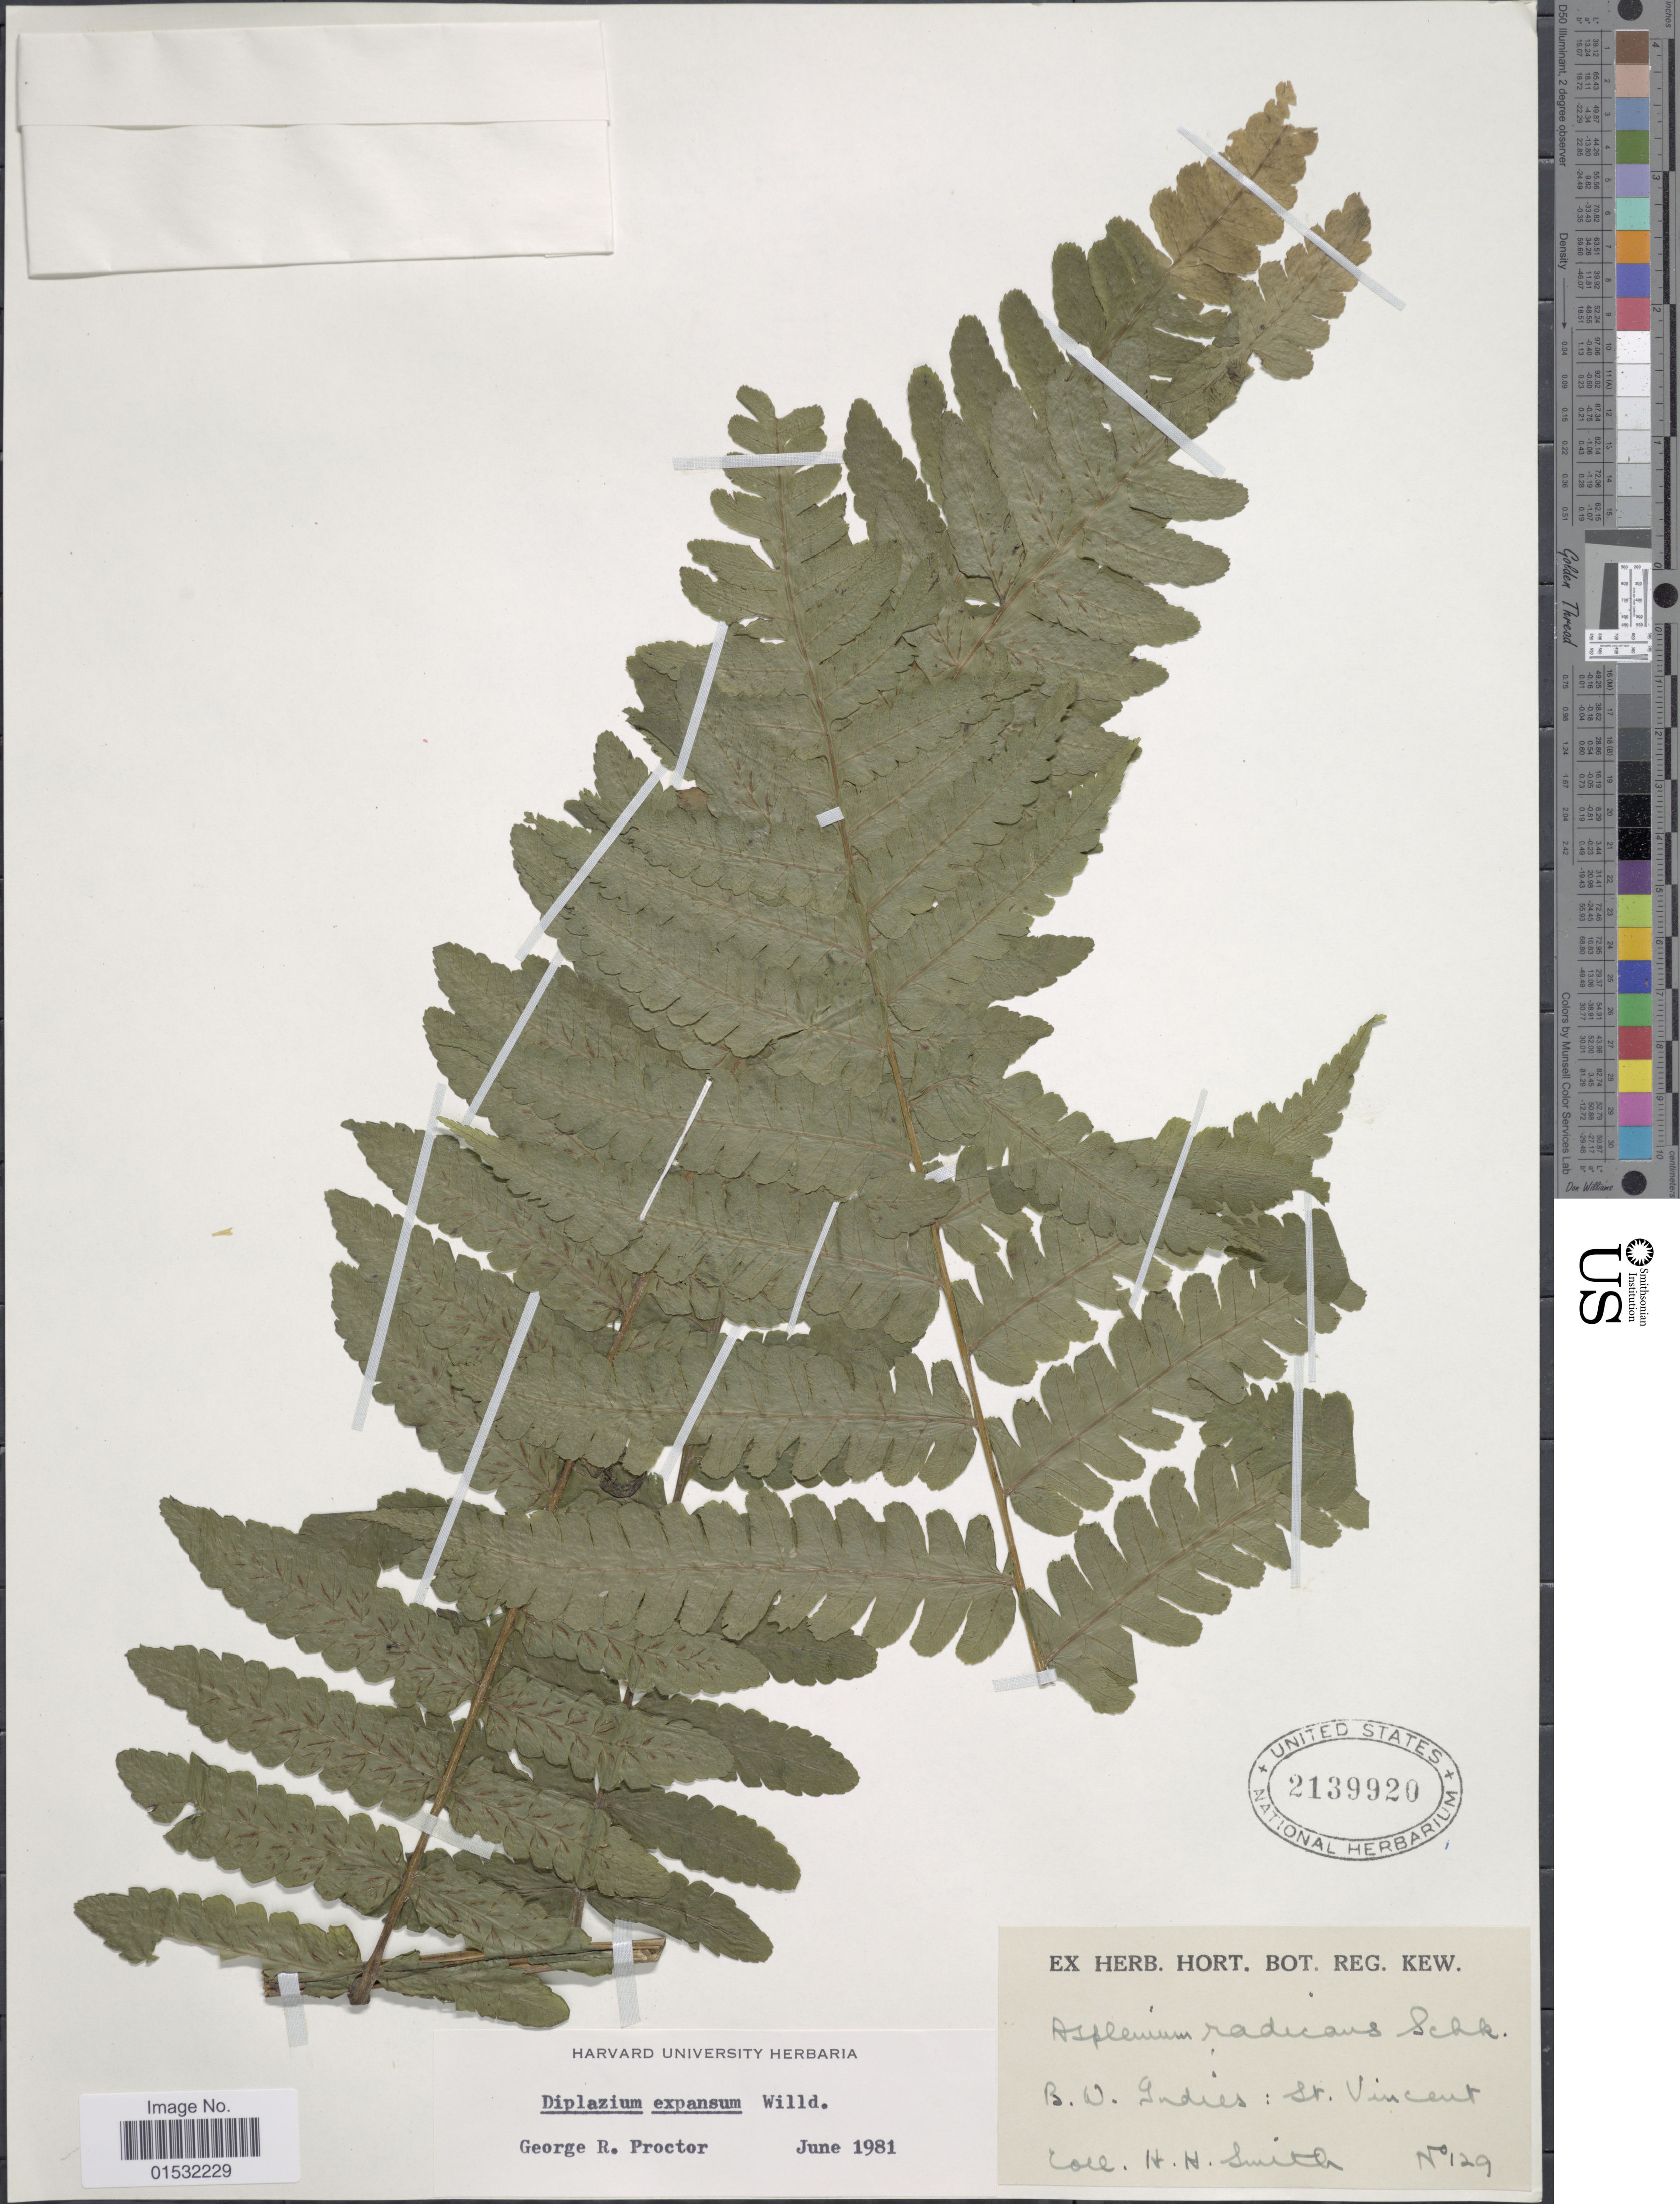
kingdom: Plantae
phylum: Tracheophyta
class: Polypodiopsida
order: Polypodiales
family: Athyriaceae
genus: Diplazium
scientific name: Diplazium expansum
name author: Willd.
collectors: H. H. Smith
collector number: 129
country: St. Vincent - Grenadines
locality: B. W. Indies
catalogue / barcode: US 2139920